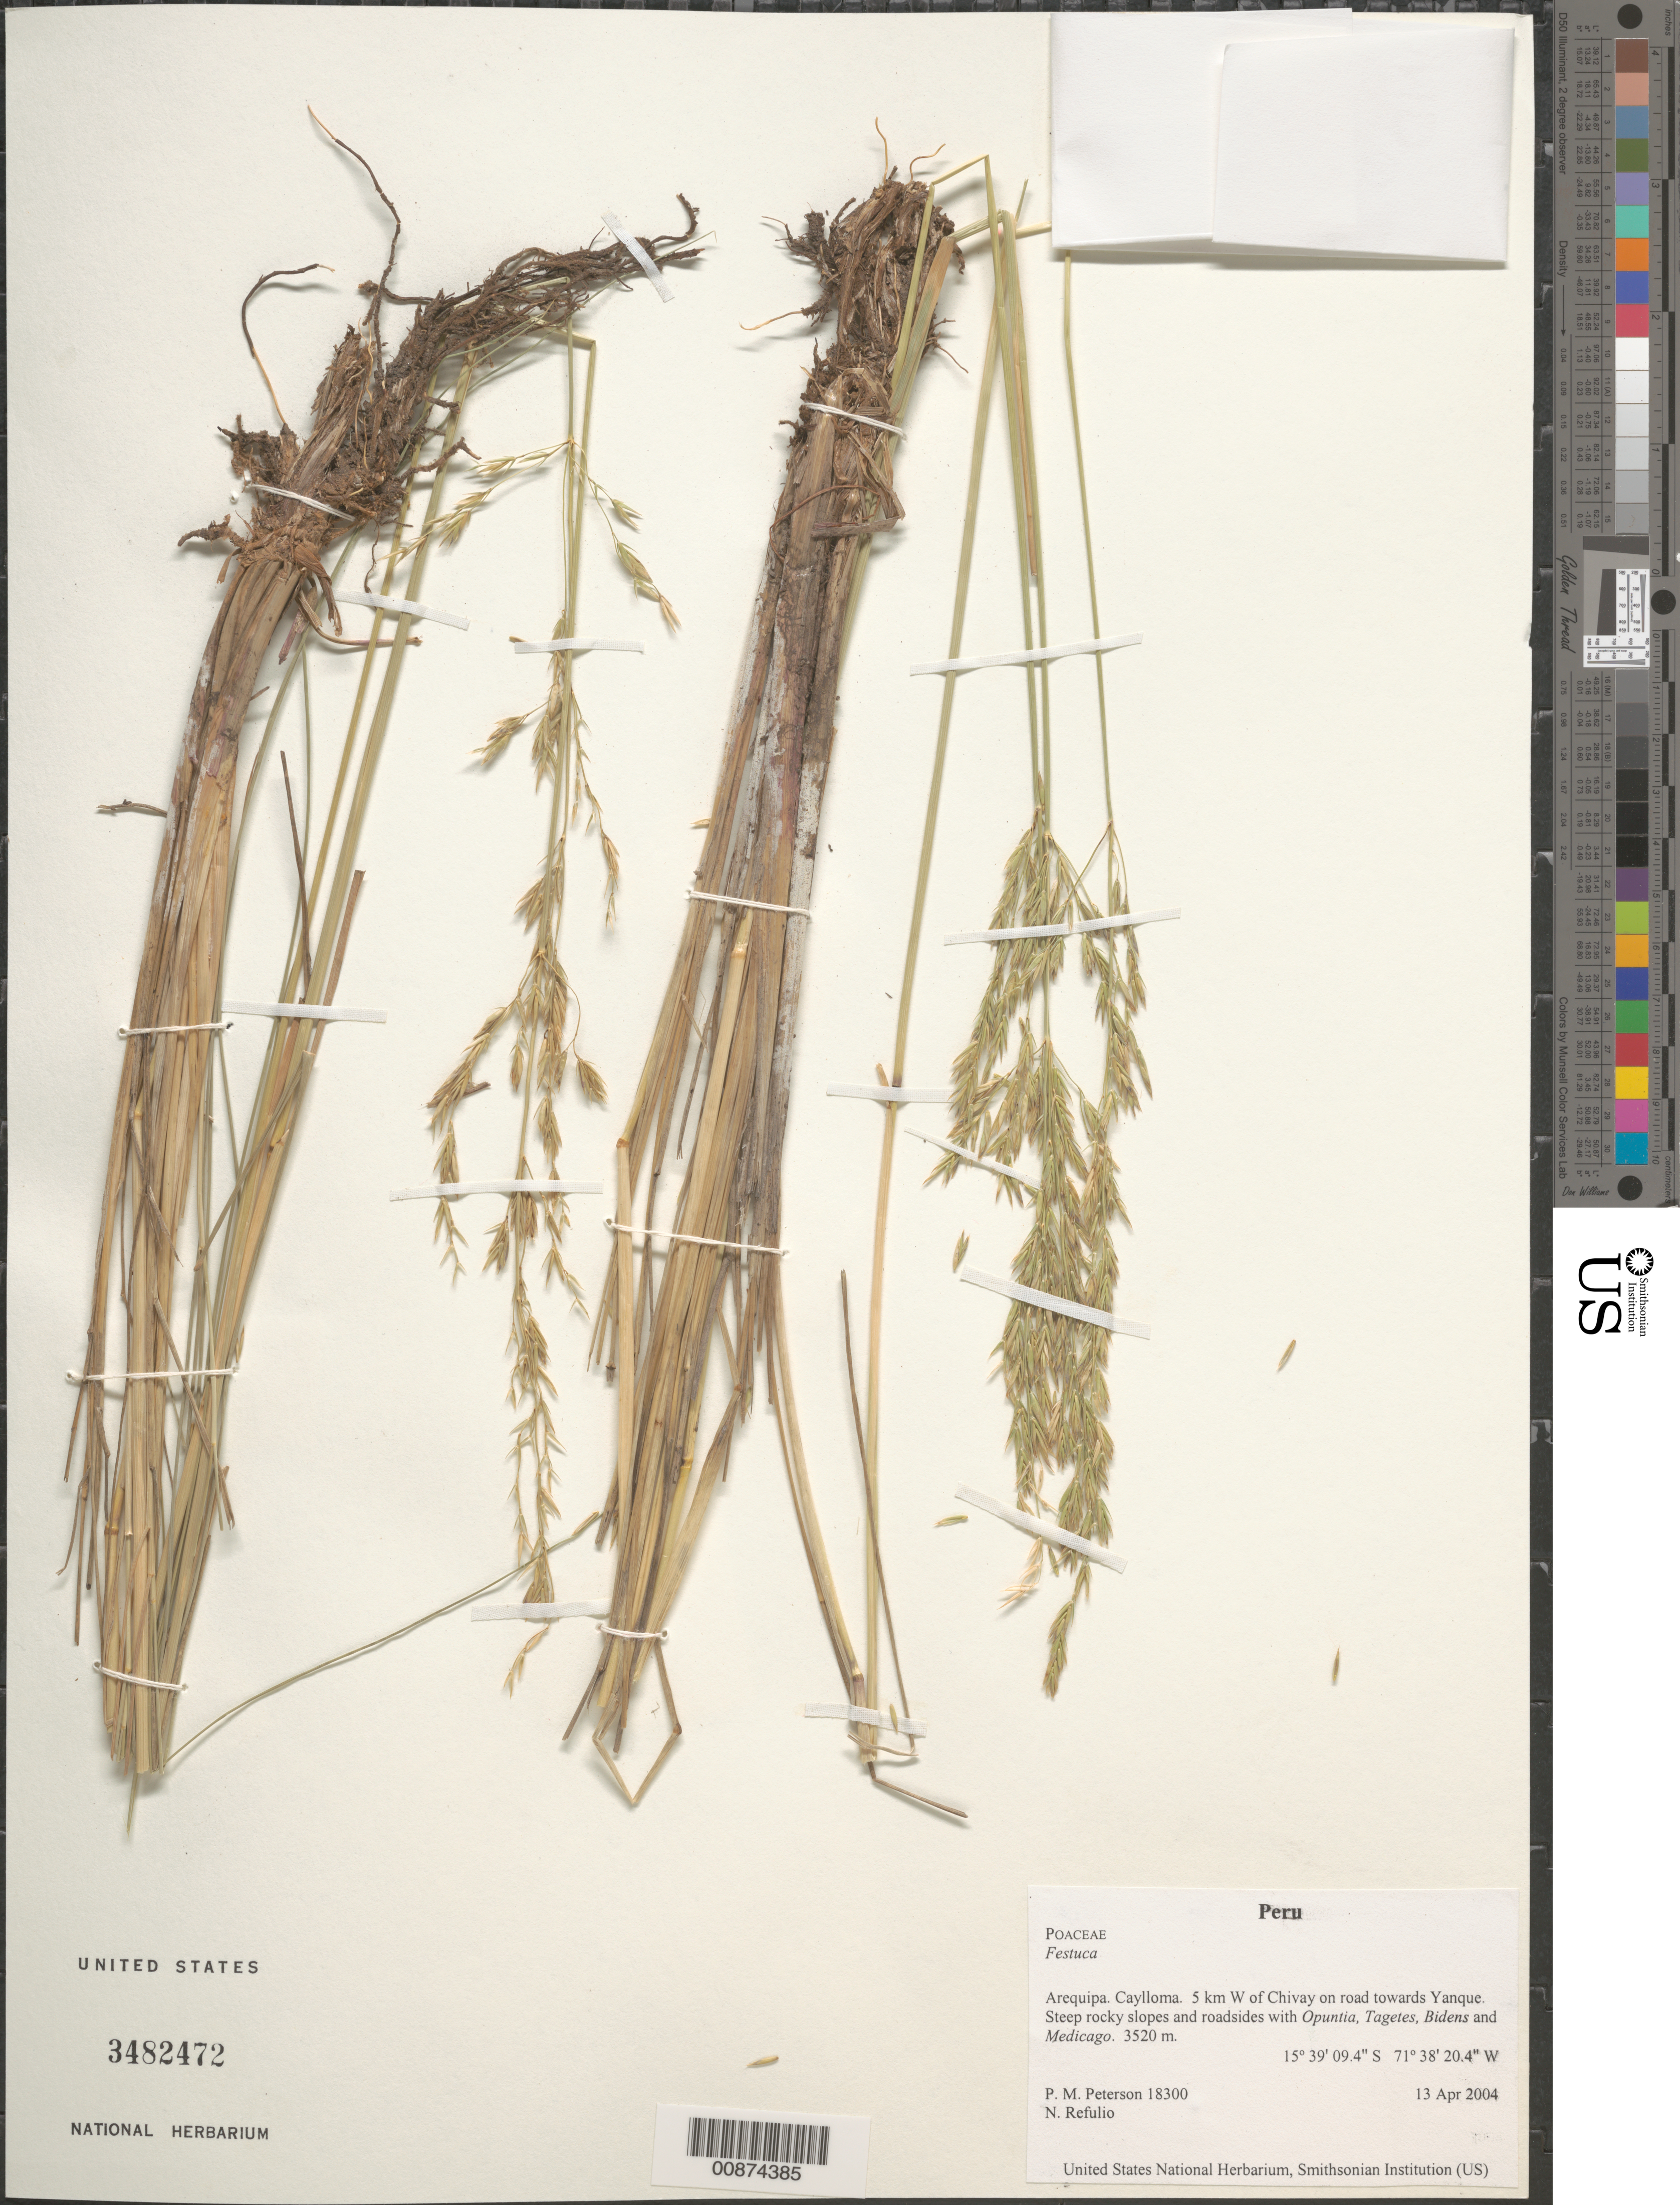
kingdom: Plantae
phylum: Tracheophyta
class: Liliopsida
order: Poales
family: Poaceae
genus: Festuca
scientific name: Festuca sp.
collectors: P. M. Peterson & N. Refulio-Rodríguez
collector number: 18300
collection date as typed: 13 Apr 2004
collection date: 2004-04-13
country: Peru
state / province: Arequipa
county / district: Caylloma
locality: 5 km W of Chivay on road towards Yanque. Steep rocky slopes and roadsides with Opuntia, Tagetes, Bidens and Medicago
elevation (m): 3520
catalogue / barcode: US 3482472